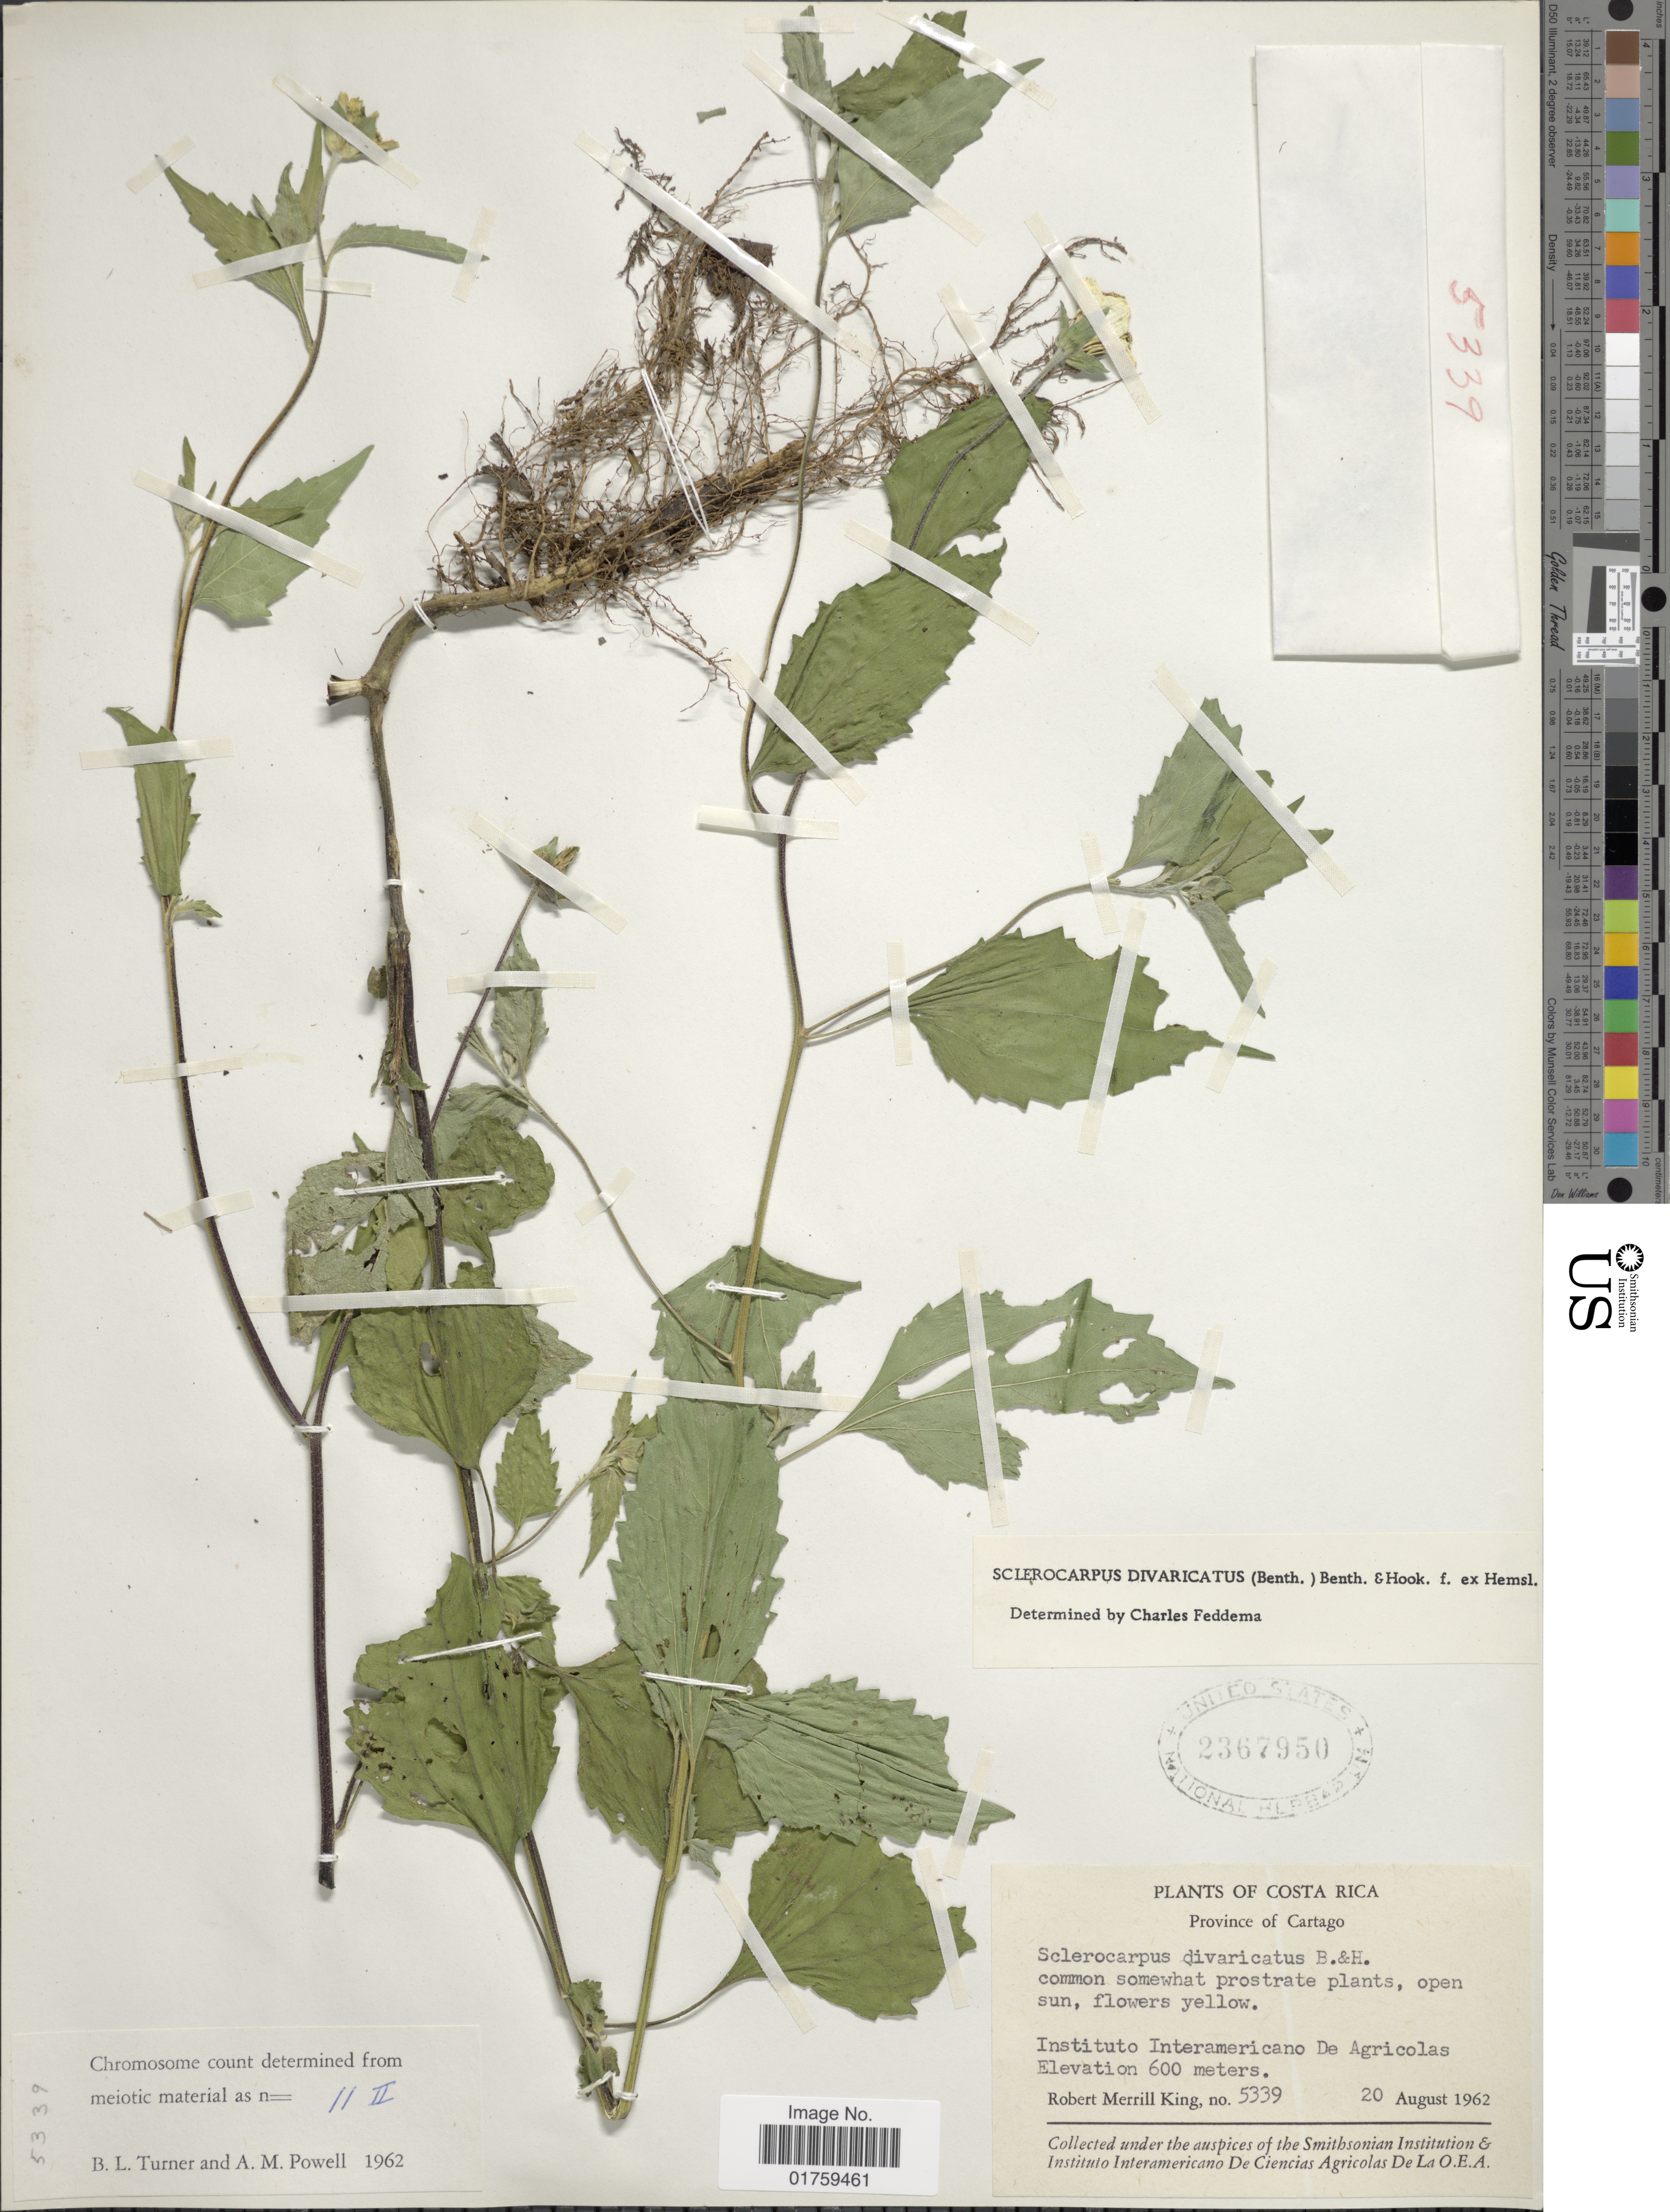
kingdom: Plantae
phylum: Tracheophyta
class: Magnoliopsida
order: Asterales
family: Asteraceae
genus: Sclerocarpus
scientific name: Sclerocarpus divaricatus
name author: (Benth.) Benth. & Hook. f. ex Hemsl.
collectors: R. M. King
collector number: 5339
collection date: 1962-08-20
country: Costa Rica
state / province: Cartago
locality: Province of Cartago. Instituto Interamericano De Agricolas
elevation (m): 600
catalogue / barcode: US 2367950